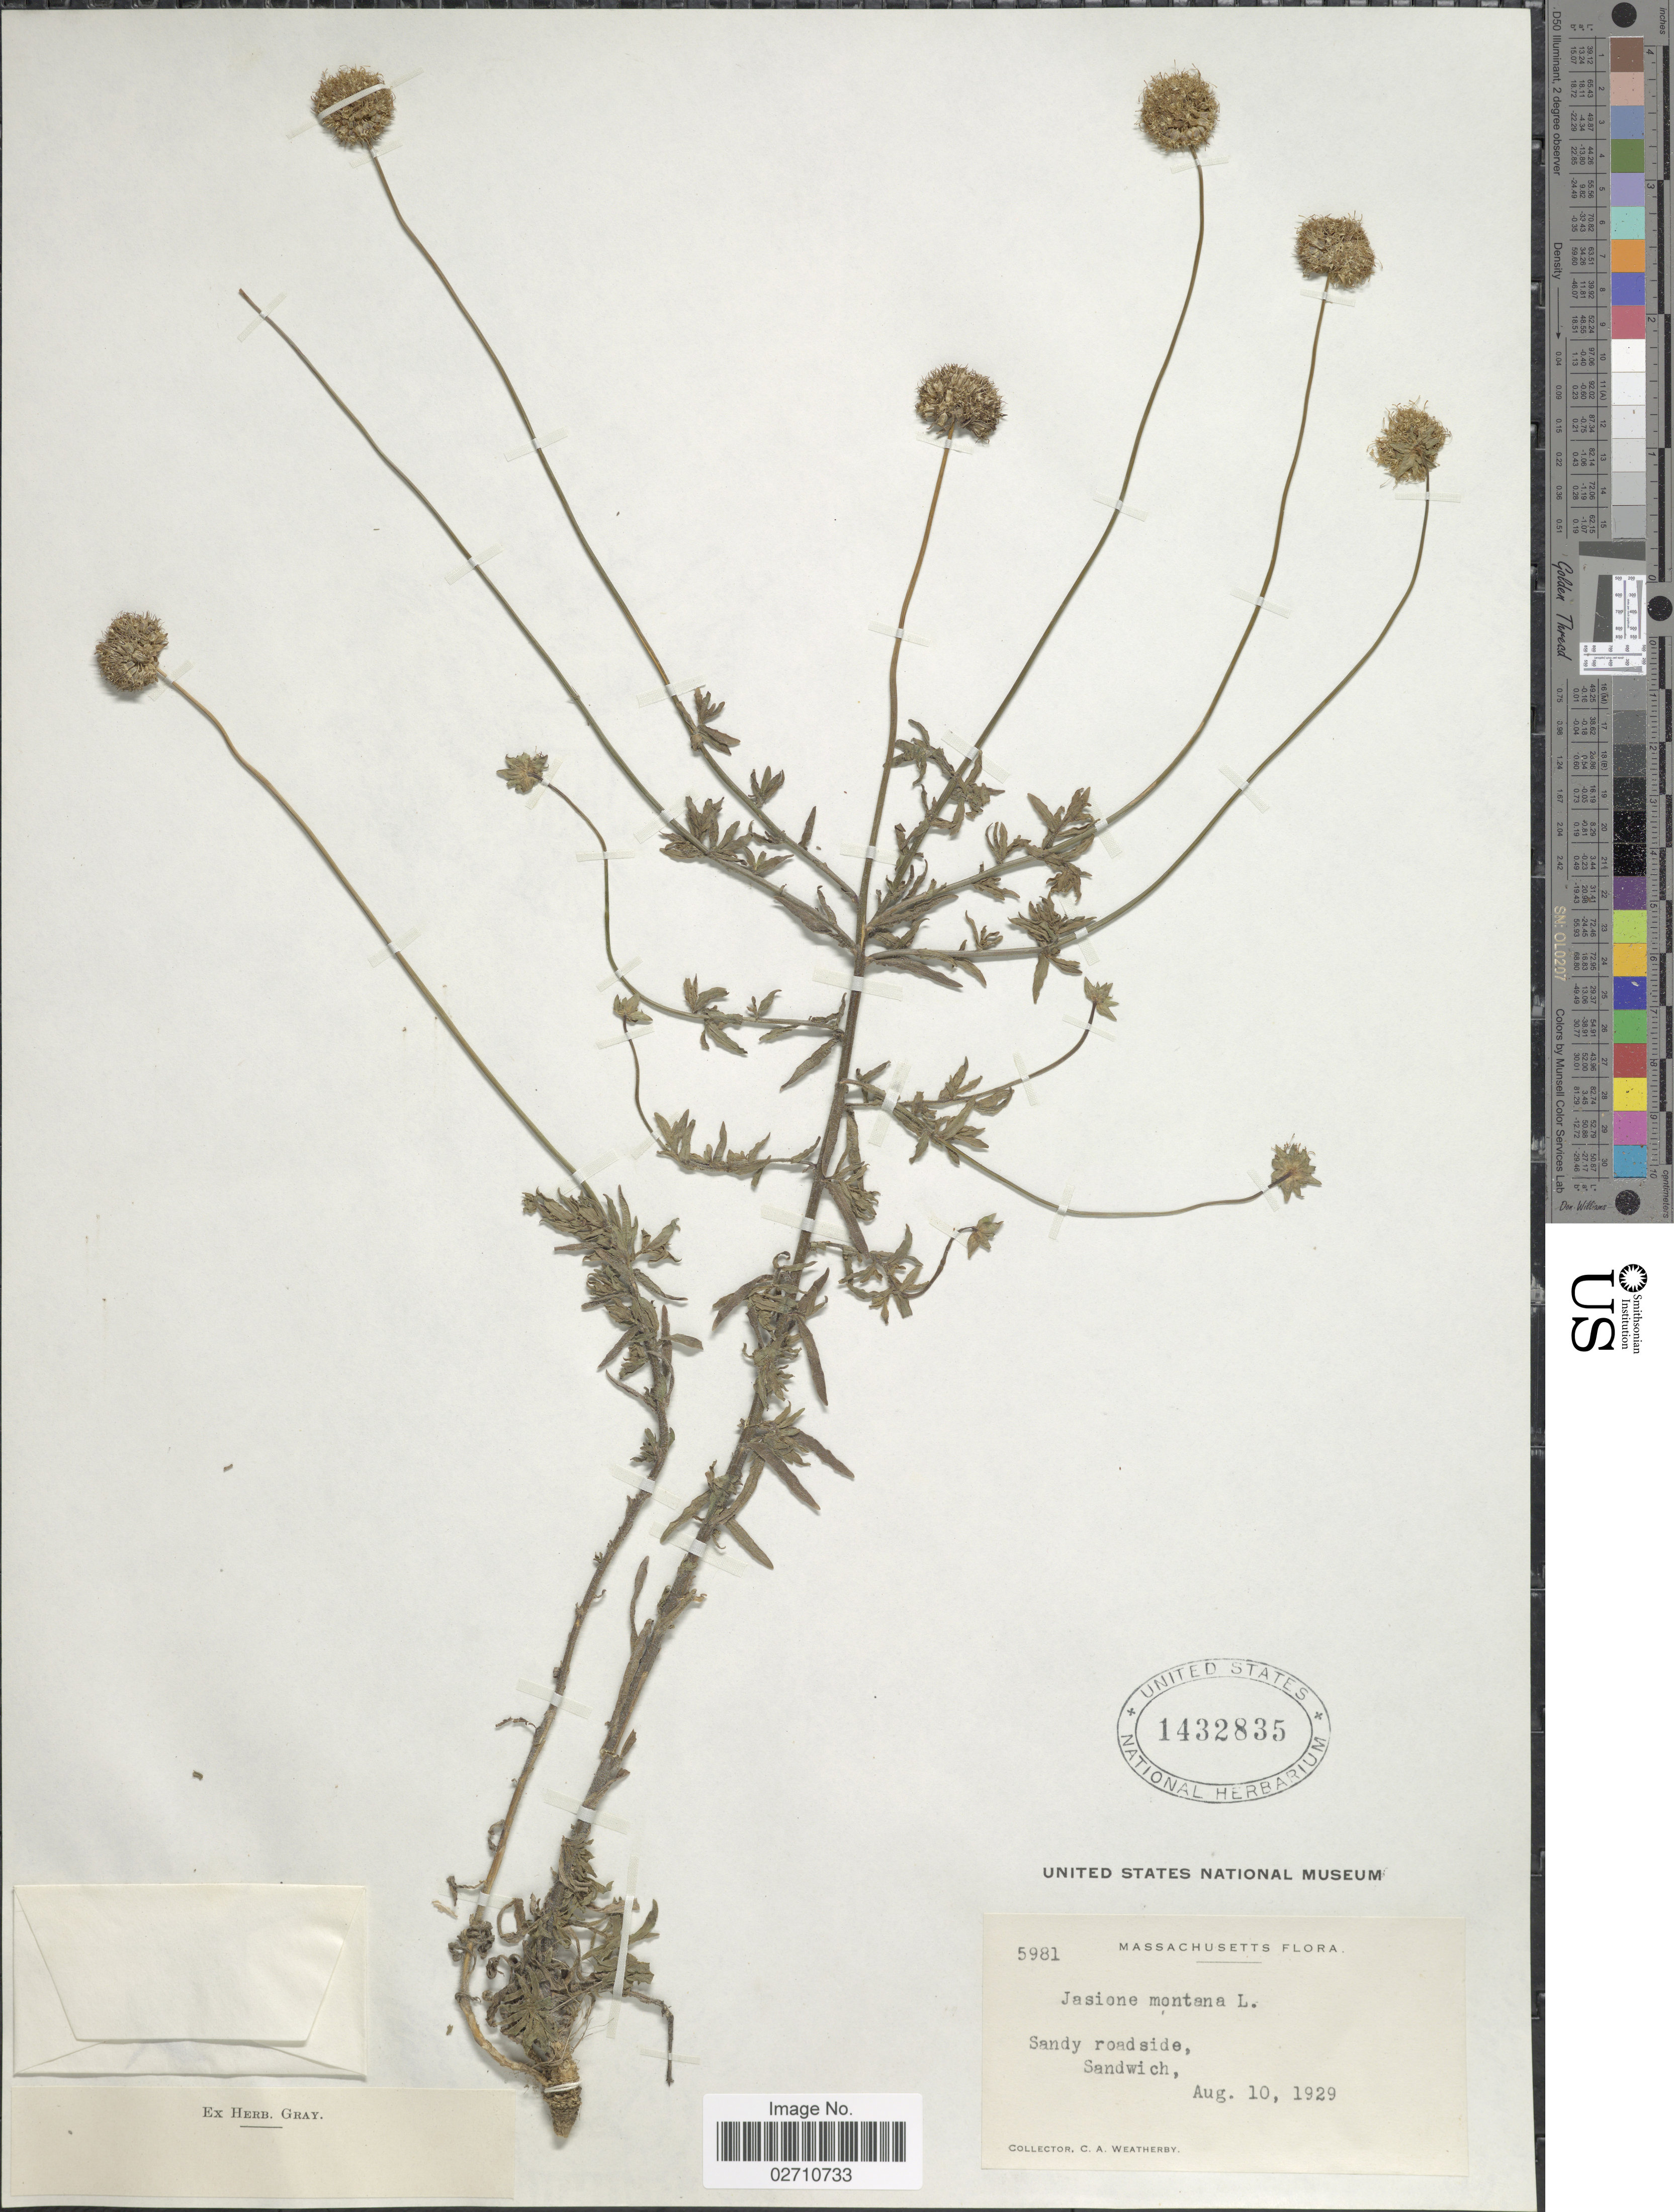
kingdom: Plantae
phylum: Tracheophyta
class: Magnoliopsida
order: Asterales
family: Campanulaceae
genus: Jasione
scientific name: Jasione montana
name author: L.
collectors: C. A. Weatherby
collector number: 5981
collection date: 1929-08-10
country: United States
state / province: Massachusetts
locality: Sandwich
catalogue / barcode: US 1432835